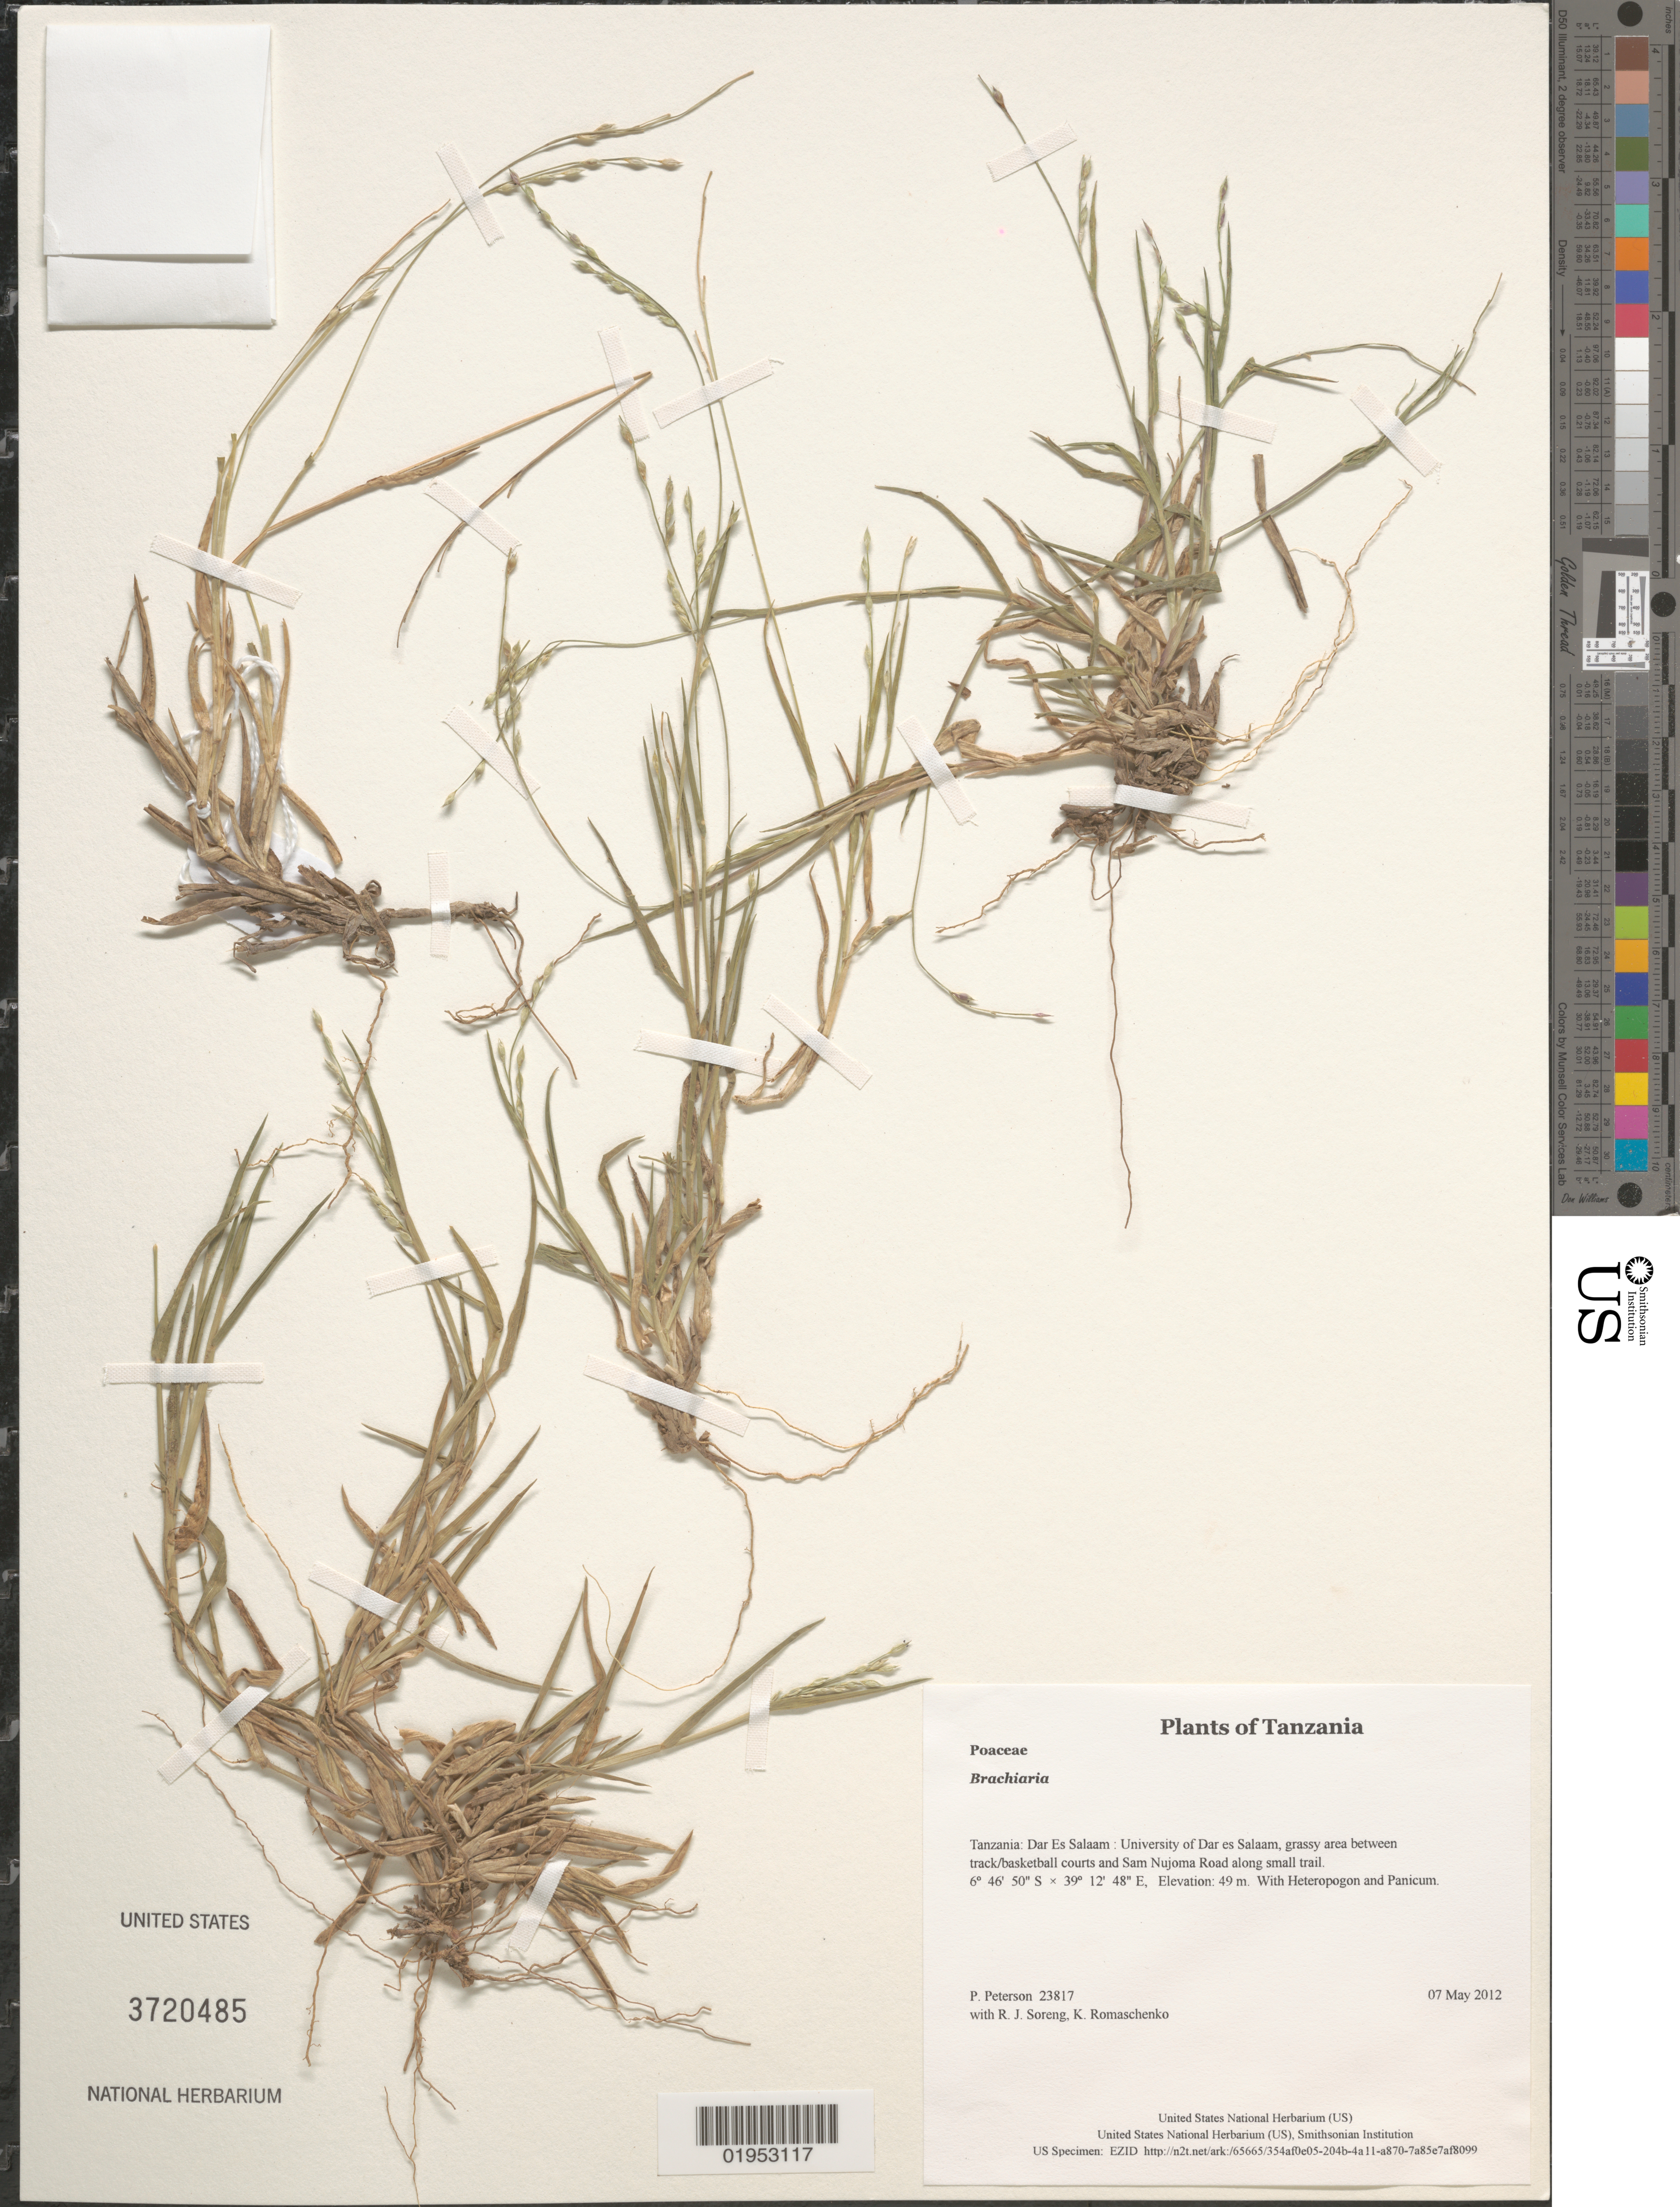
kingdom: Plantae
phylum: Tracheophyta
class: Liliopsida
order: Poales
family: Poaceae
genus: Brachiaria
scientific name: Brachiaria sp.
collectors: P. M. Peterson, R. J. Soreng & K. Romaschenko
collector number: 23817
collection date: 2012-05-07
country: Tanzania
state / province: Dar Es Salaam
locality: University of Dar es Salaam, grassy area between track/basketball courts and Sam Nujoma Road along small trail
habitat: With Heteropogon and Panicum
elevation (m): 49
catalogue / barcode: US 3720485